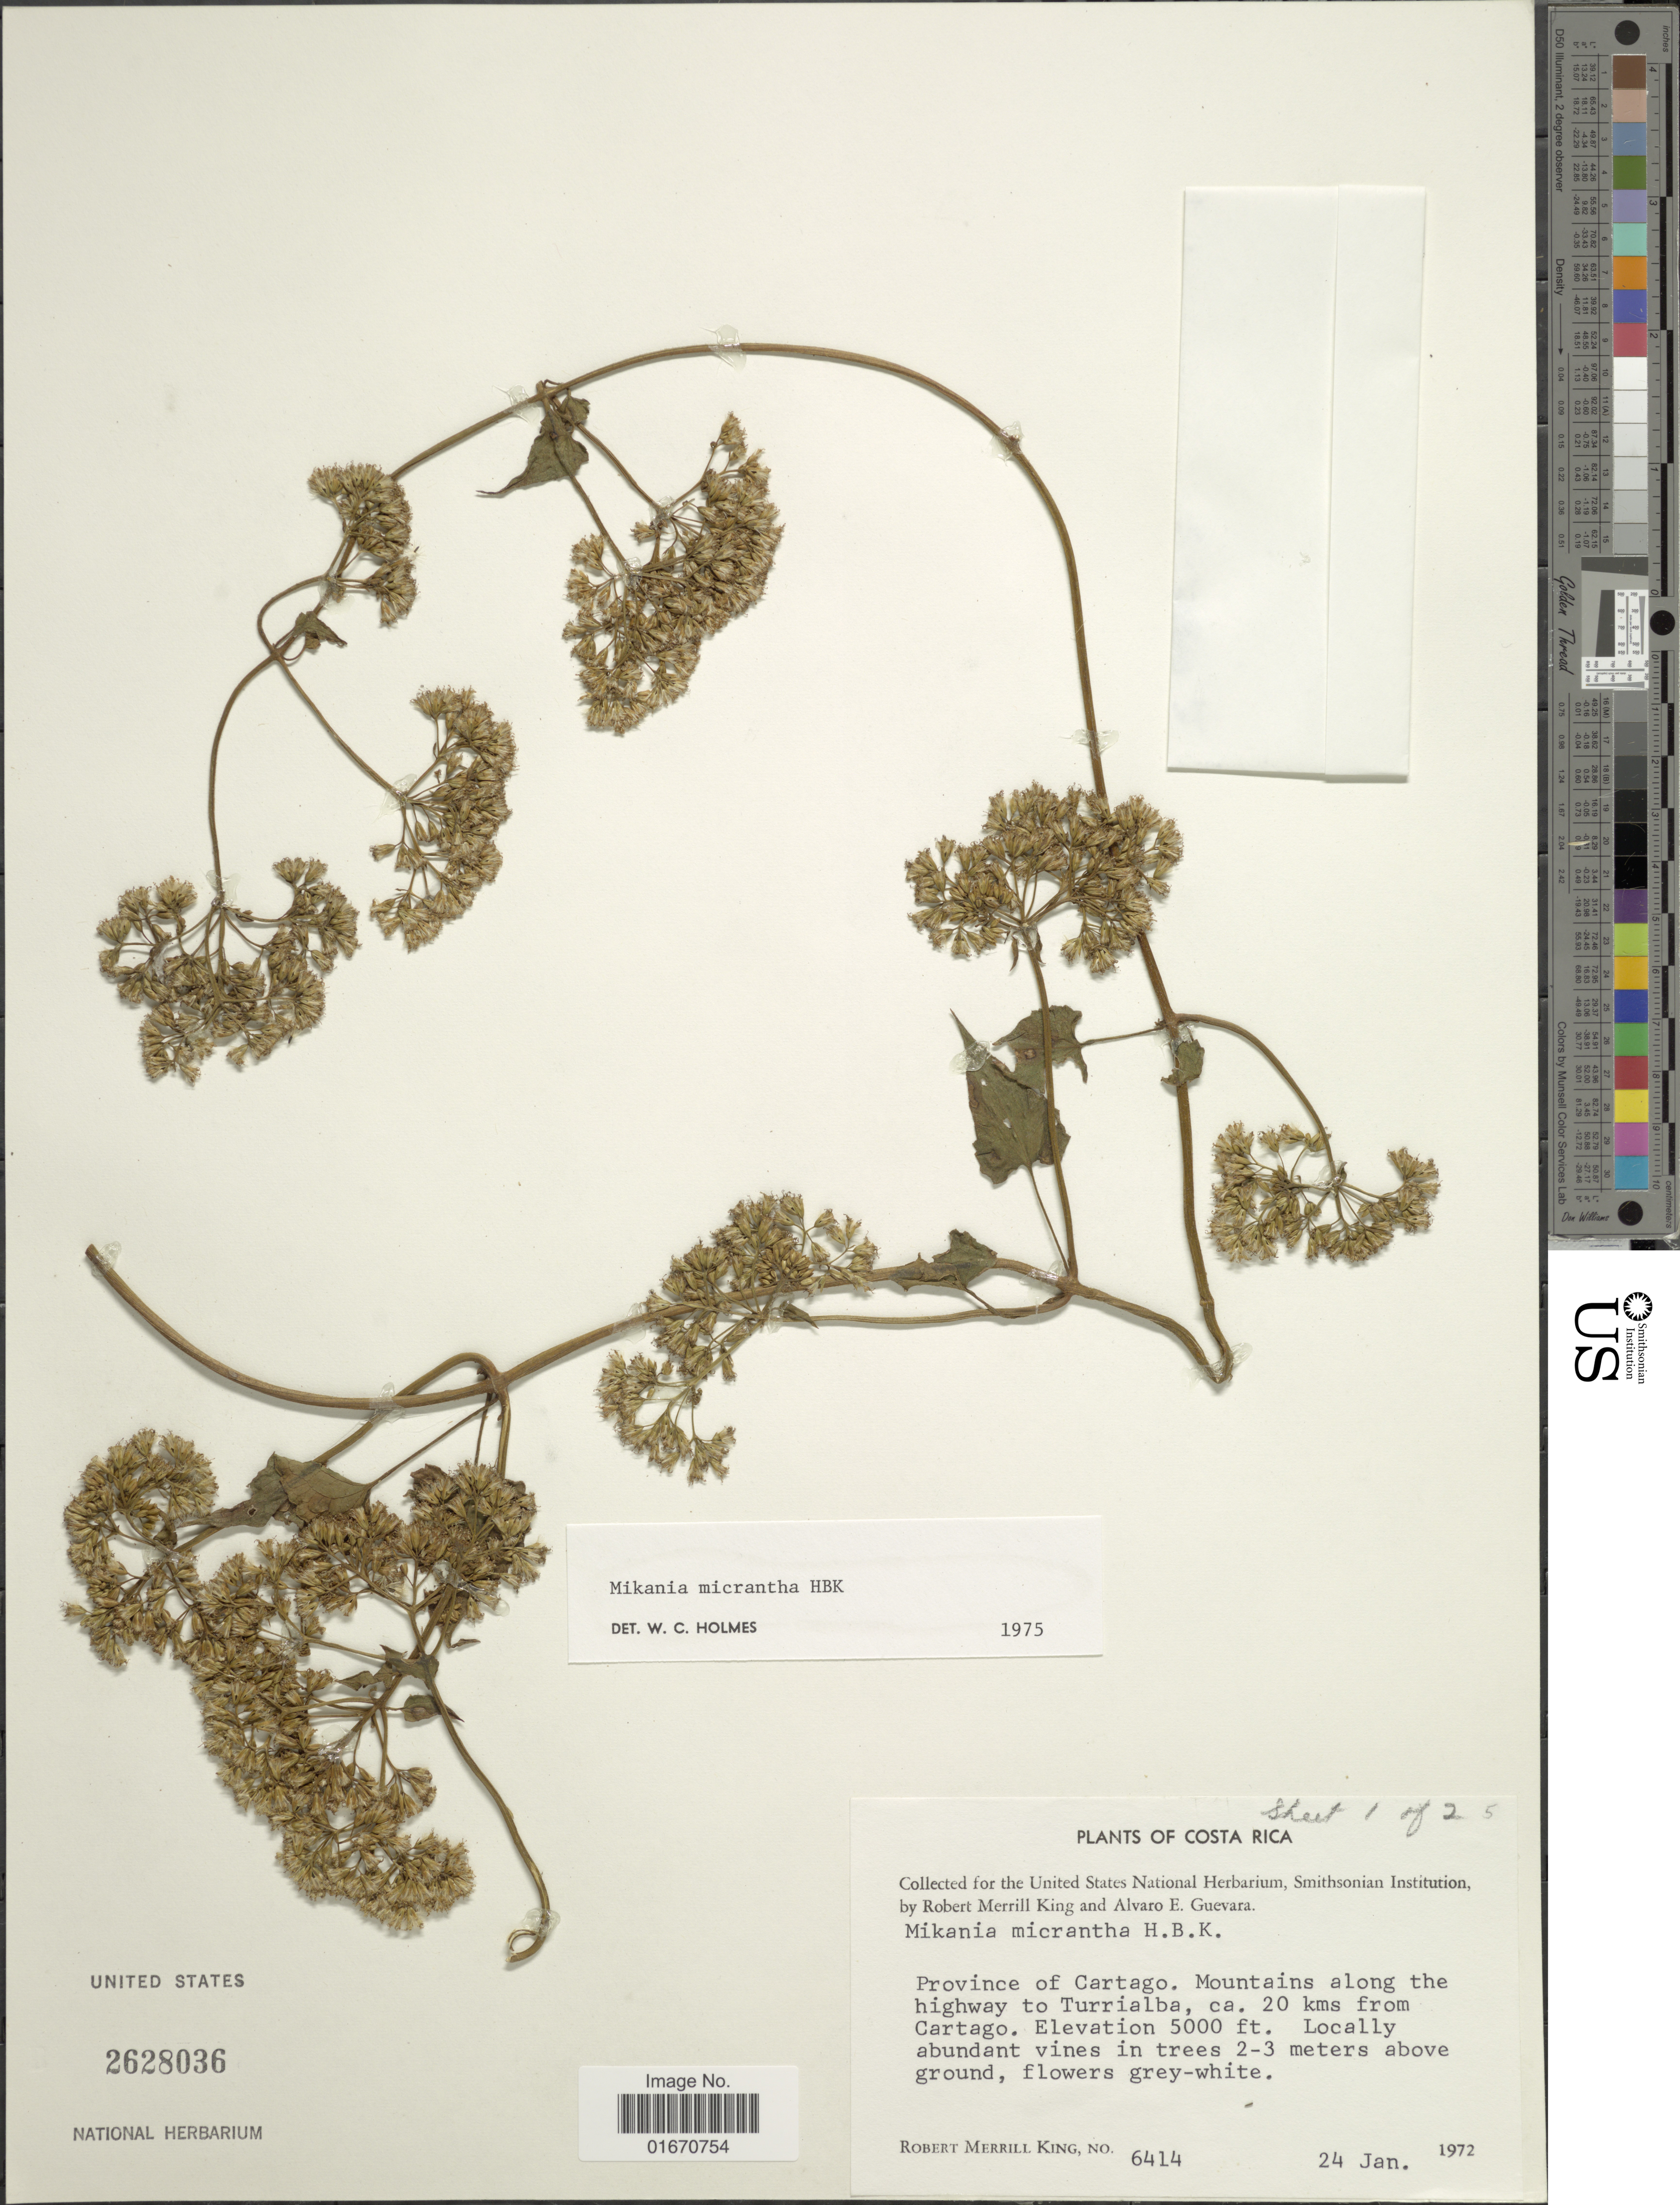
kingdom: Plantae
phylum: Tracheophyta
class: Magnoliopsida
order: Asterales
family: Asteraceae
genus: Mikania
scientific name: Mikania micrantha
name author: Kunth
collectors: R. M. King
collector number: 6414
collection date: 1972-01-24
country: Costa Rica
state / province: Cartago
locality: Mountains along the highway to Turrialba, ca 20 kms from Cartago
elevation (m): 1524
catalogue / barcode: US 2628036